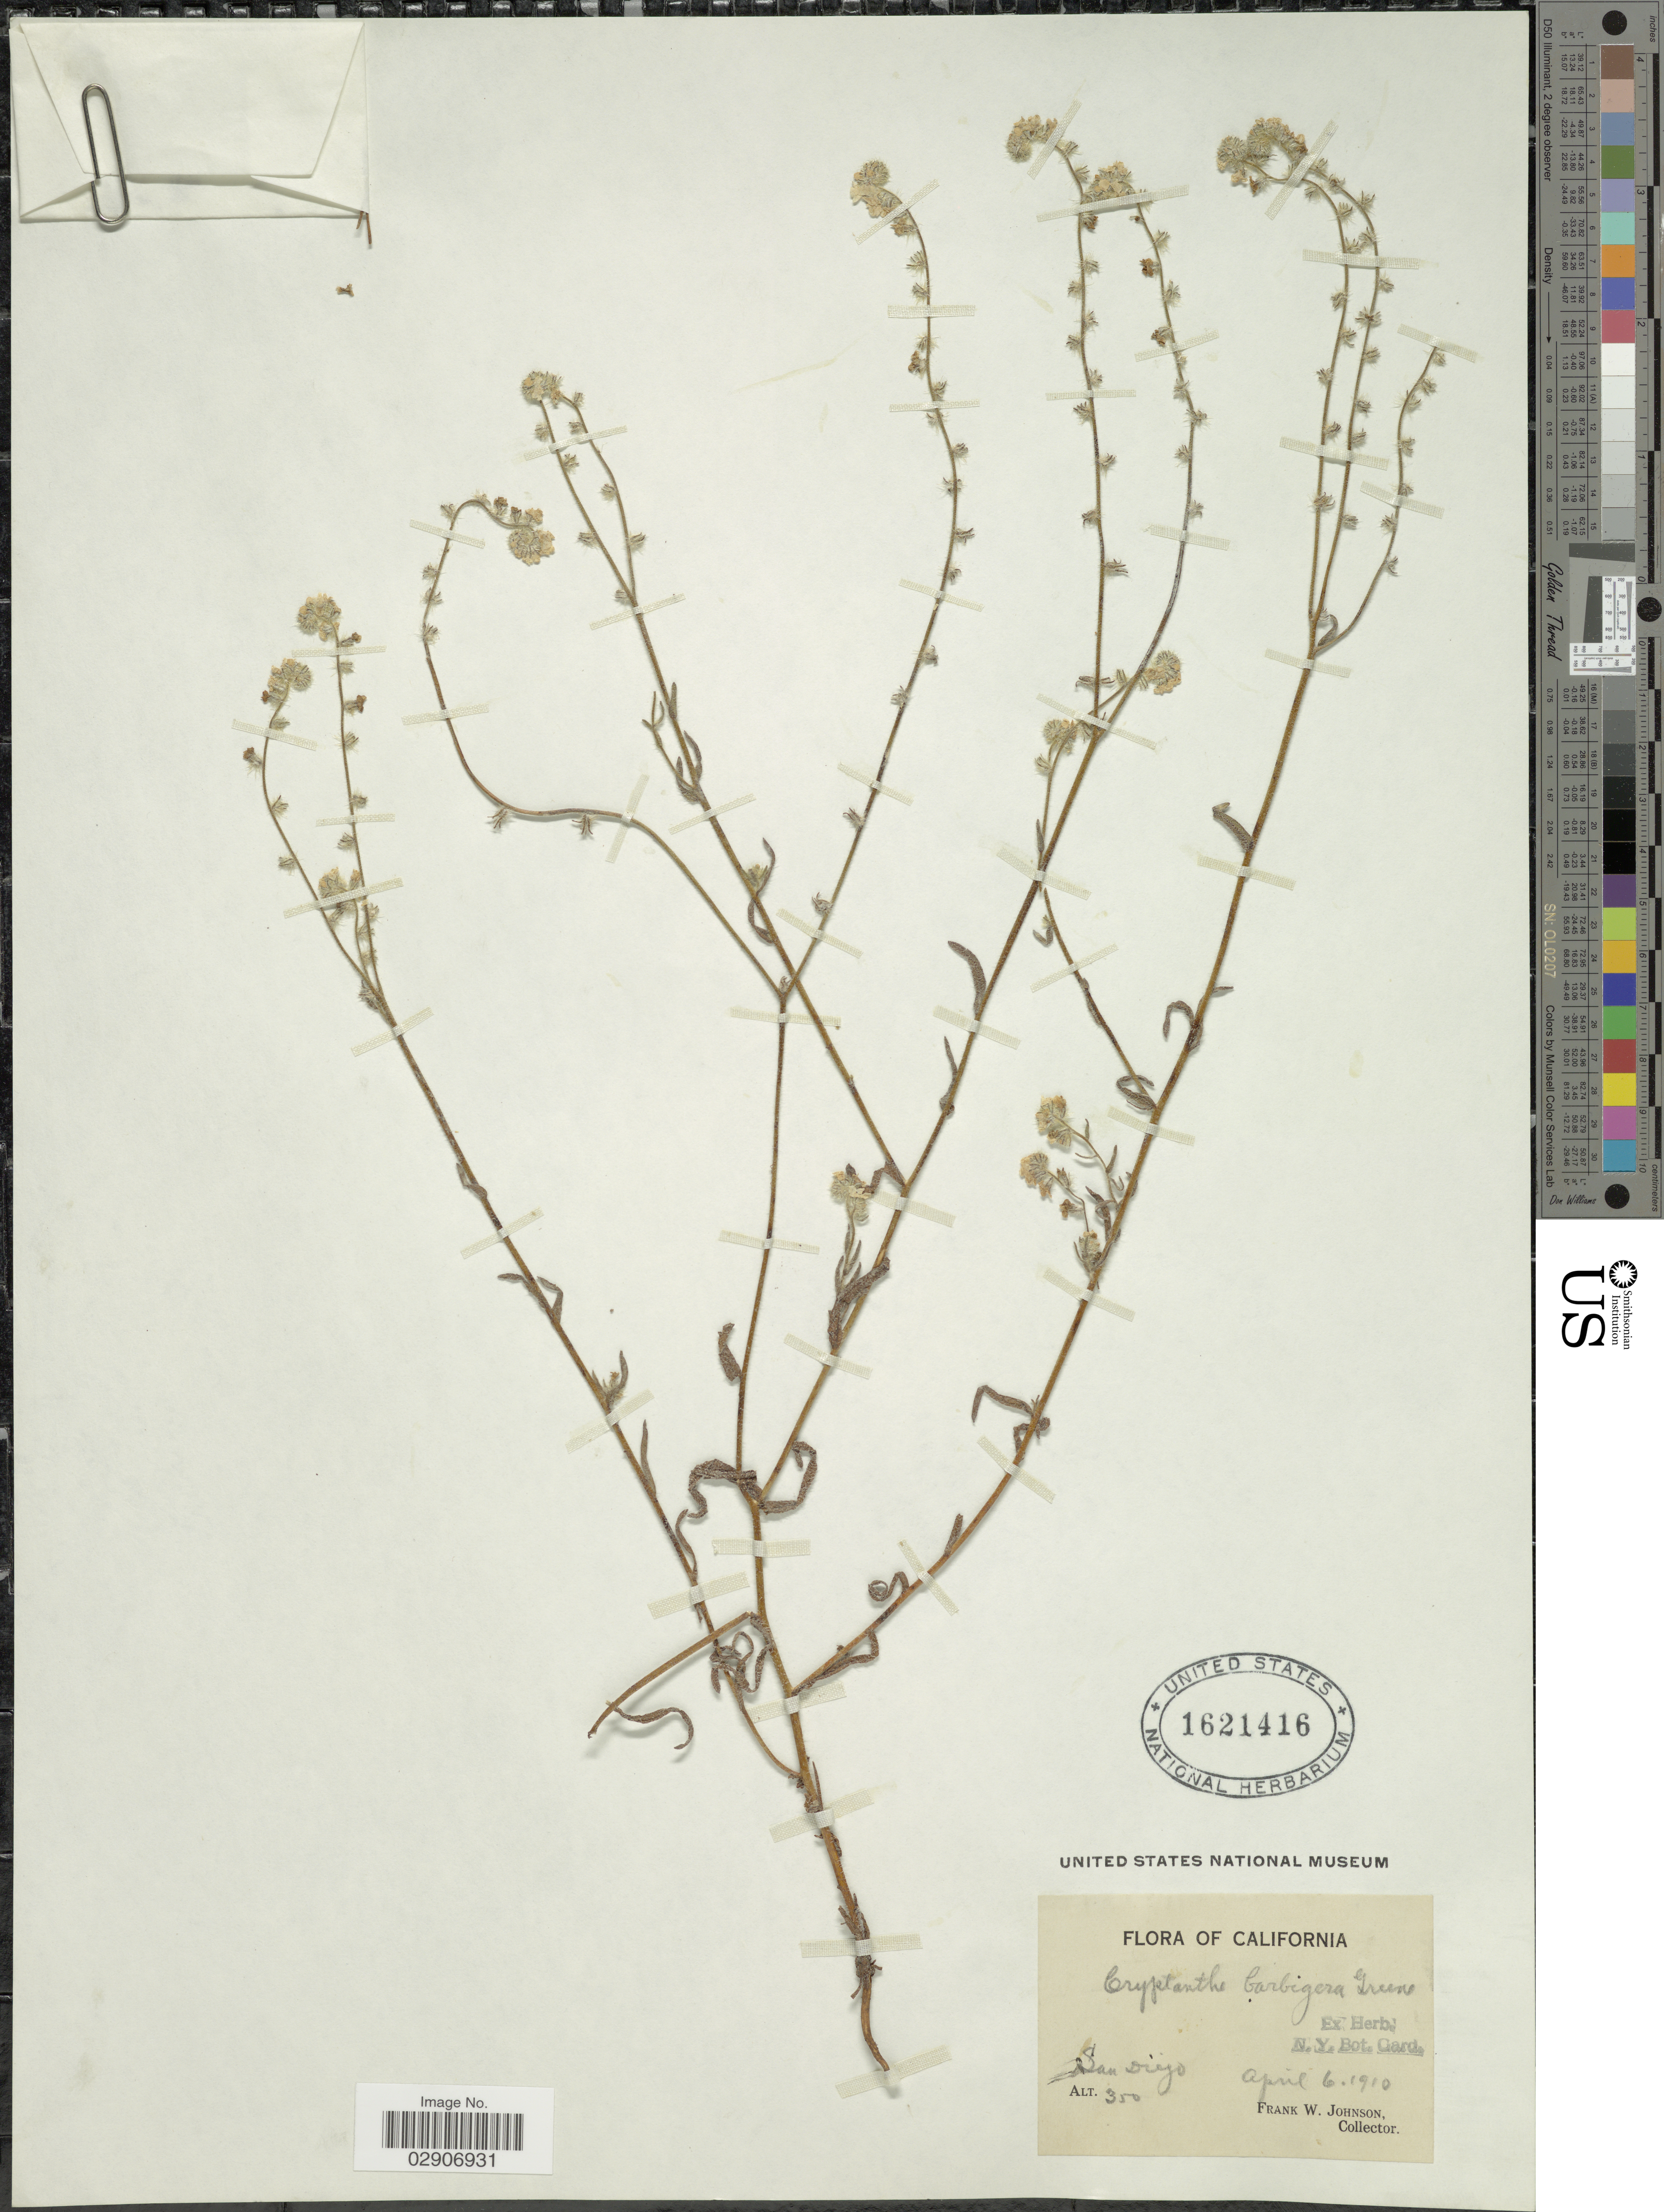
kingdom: Plantae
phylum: Tracheophyta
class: Magnoliopsida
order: Boraginales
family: Boraginaceae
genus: Cryptantha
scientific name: Cryptantha barbigera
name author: (A. Gray) Greene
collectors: F. W. Johnson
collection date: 1910-04-06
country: United States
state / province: California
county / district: San Diego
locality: San Diego.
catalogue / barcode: US 1621416